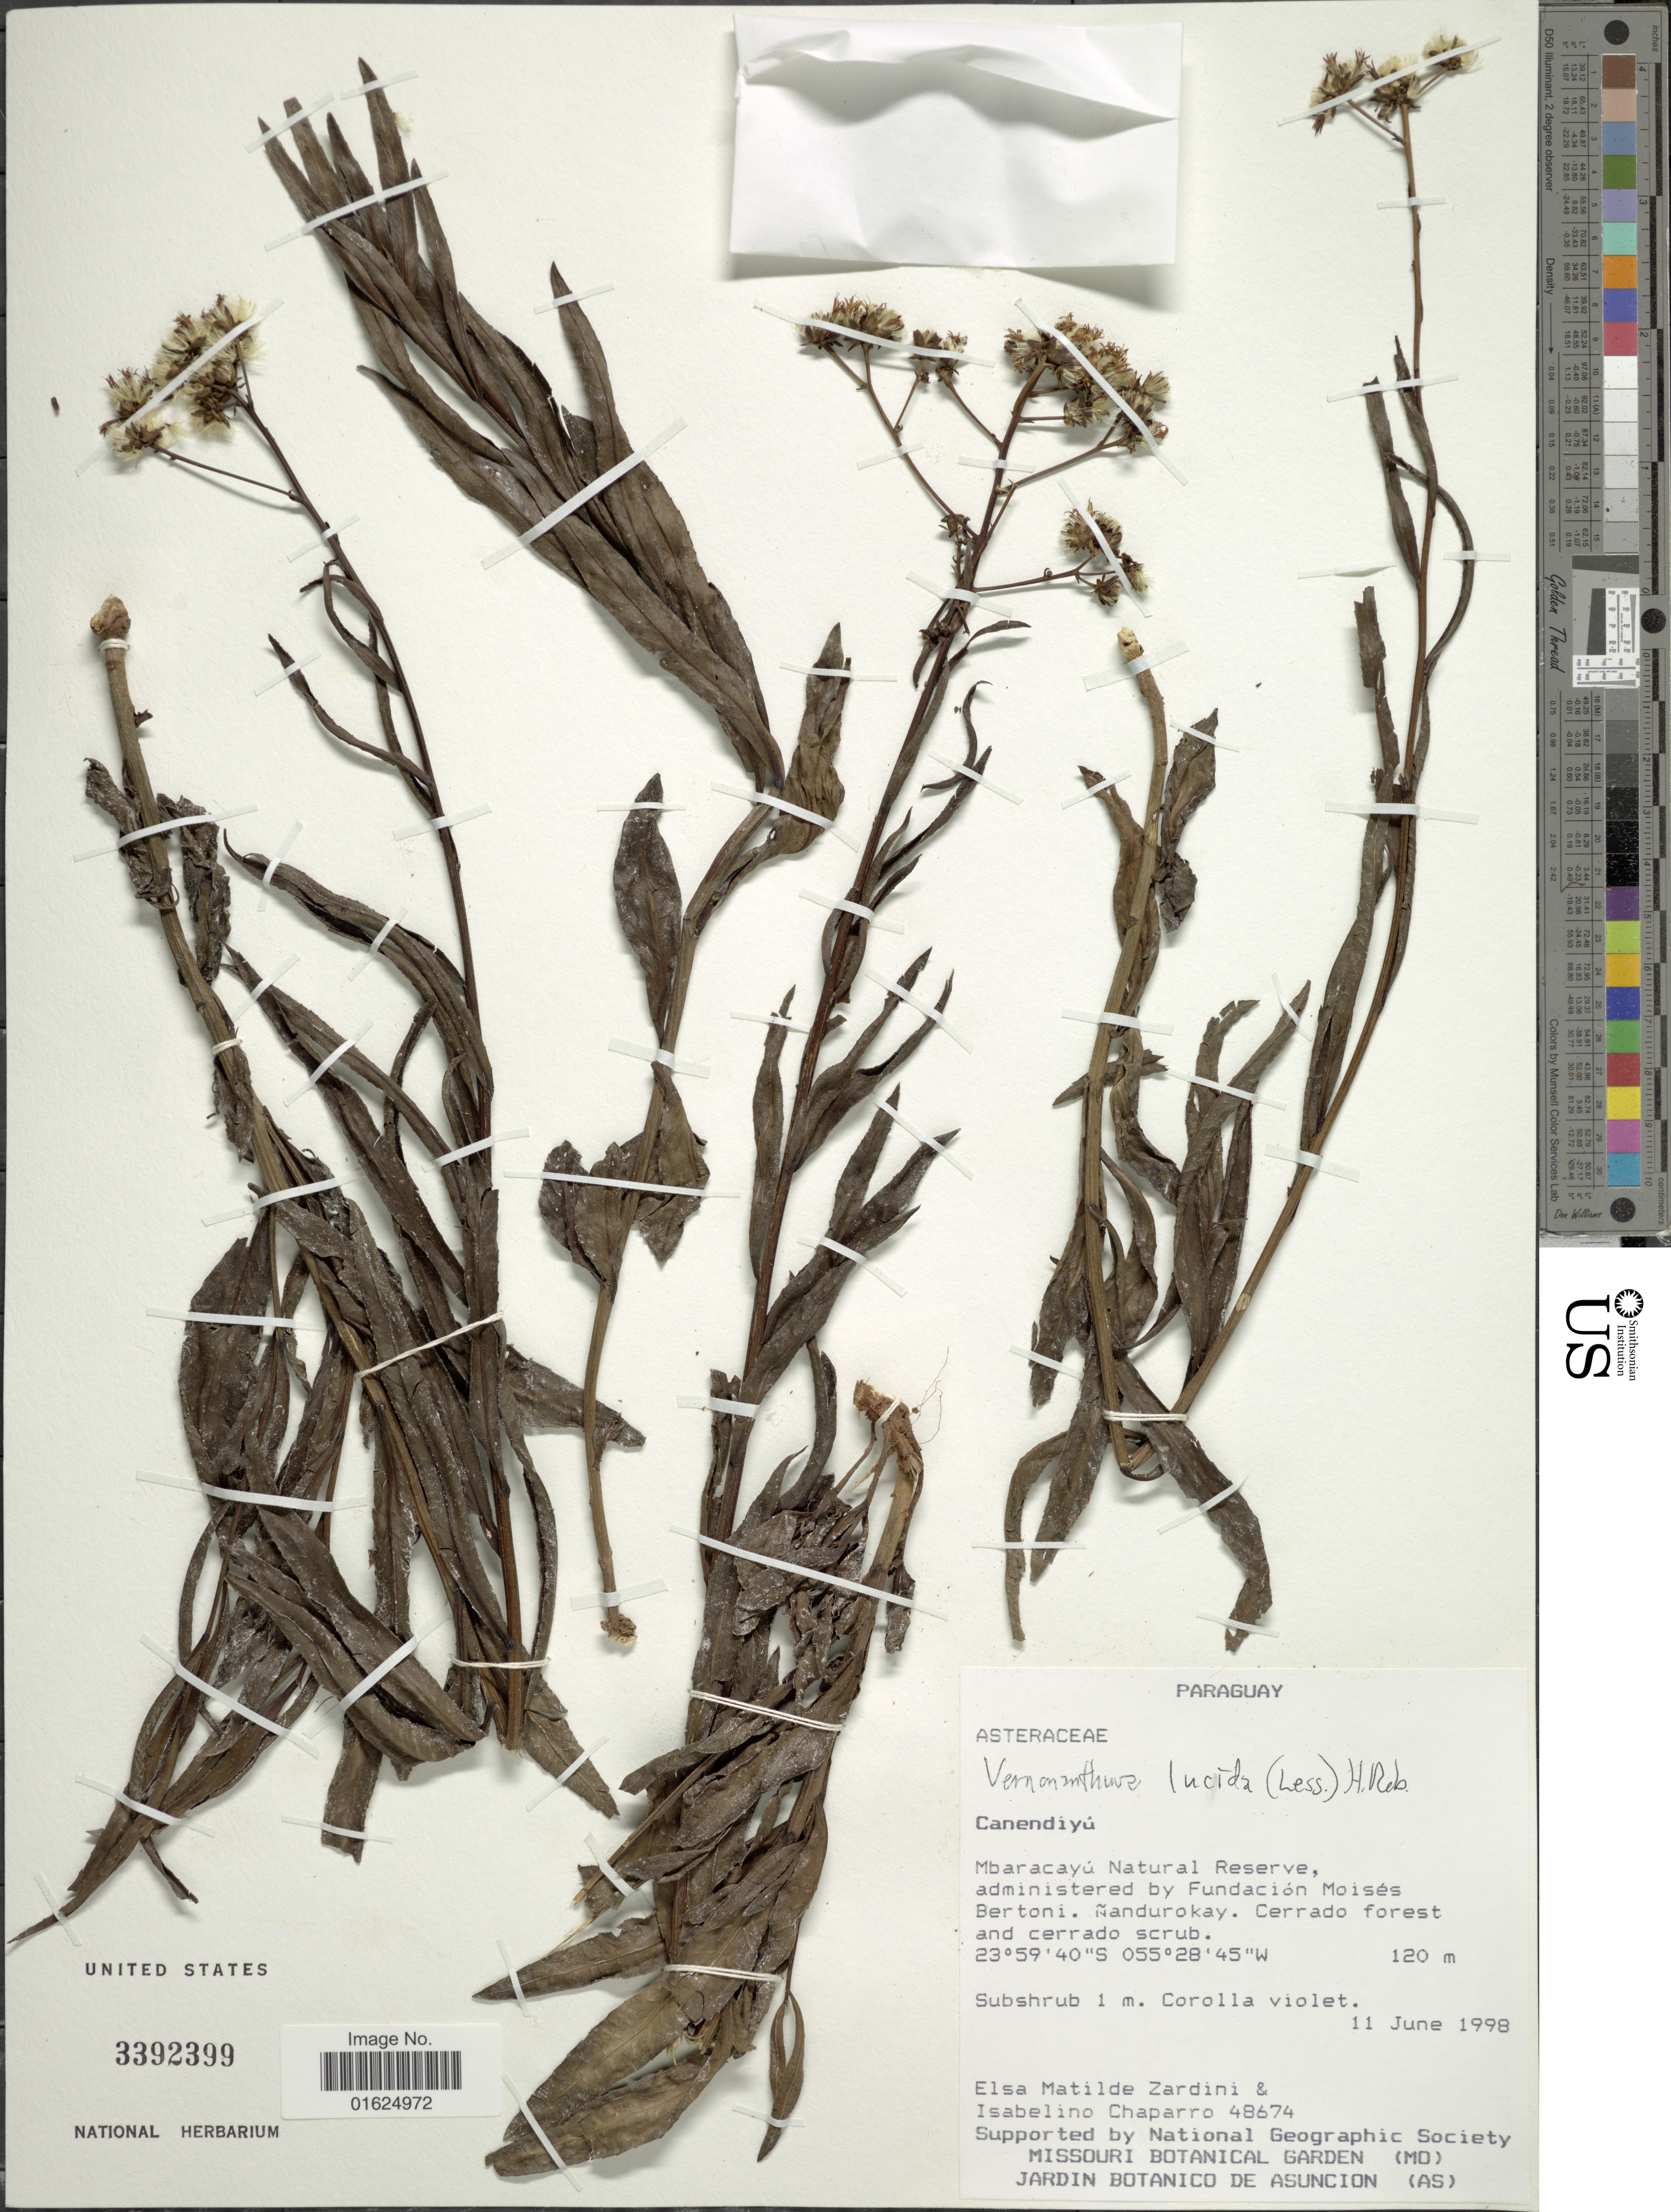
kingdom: Plantae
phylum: Tracheophyta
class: Magnoliopsida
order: Asterales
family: Asteraceae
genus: Vernonanthura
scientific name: Vernonanthura lucida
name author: (Less.) H. Rob.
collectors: E. M. Zardini & I. Chaparro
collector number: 48674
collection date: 1998-06-11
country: Paraguay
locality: Canendiyú, Mbaracayú Natural Reserve, administered by Fundación Moises Bertoni. ñandurokay. Cerrado forest and cerrado scrub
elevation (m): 120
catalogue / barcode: US 3392399